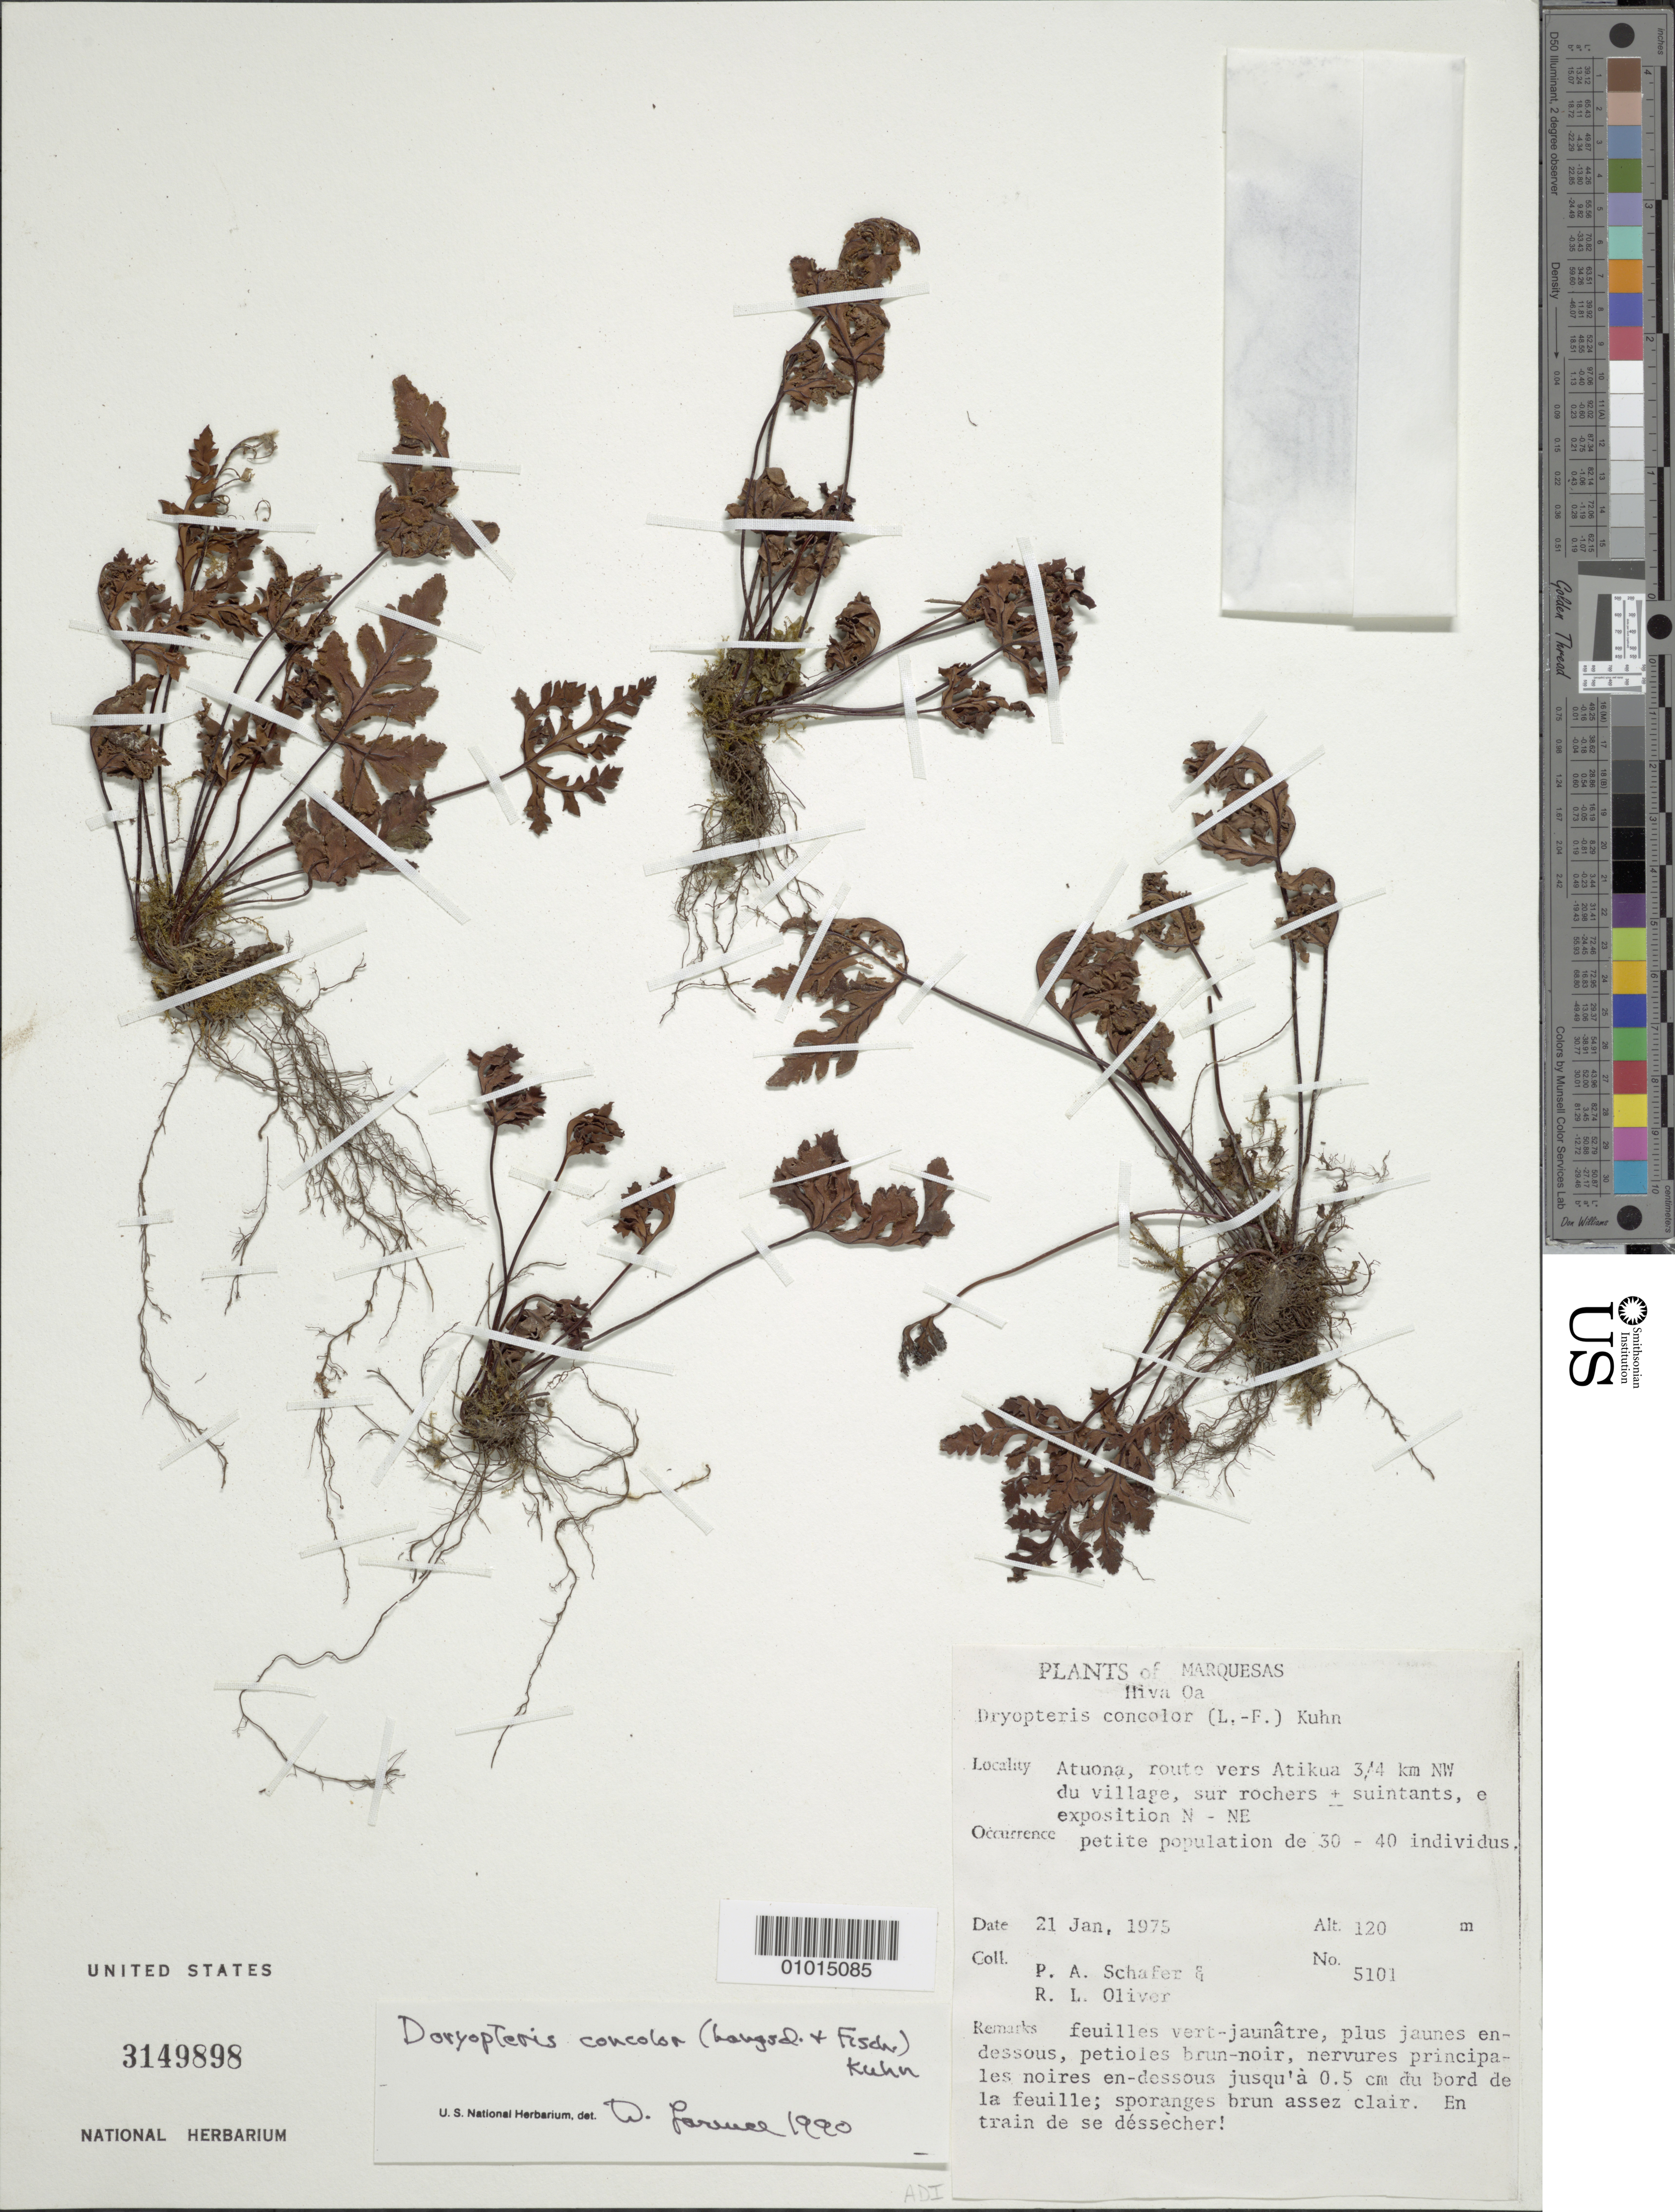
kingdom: Plantae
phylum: Tracheophyta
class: Polypodiopsida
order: Polypodiales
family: Pteridaceae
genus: Doryopteris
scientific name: Doryopteris concolor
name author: (Langsd. & Fisch.) Kuhn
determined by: Lorence, David H., (PTBG), National Tropical Botanical Garden (UNITED STATES)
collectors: P. A. Schäfer & R. L. Oliver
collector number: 5101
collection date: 1975-01-21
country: French Polynesia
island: Hiva Oa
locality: Atuona, route vers Atikua 3/4 km NW du village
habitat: Sur rochers +/- suintants exposition N-NE; petit population de 30-40 individus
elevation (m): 120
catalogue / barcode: US 3149898